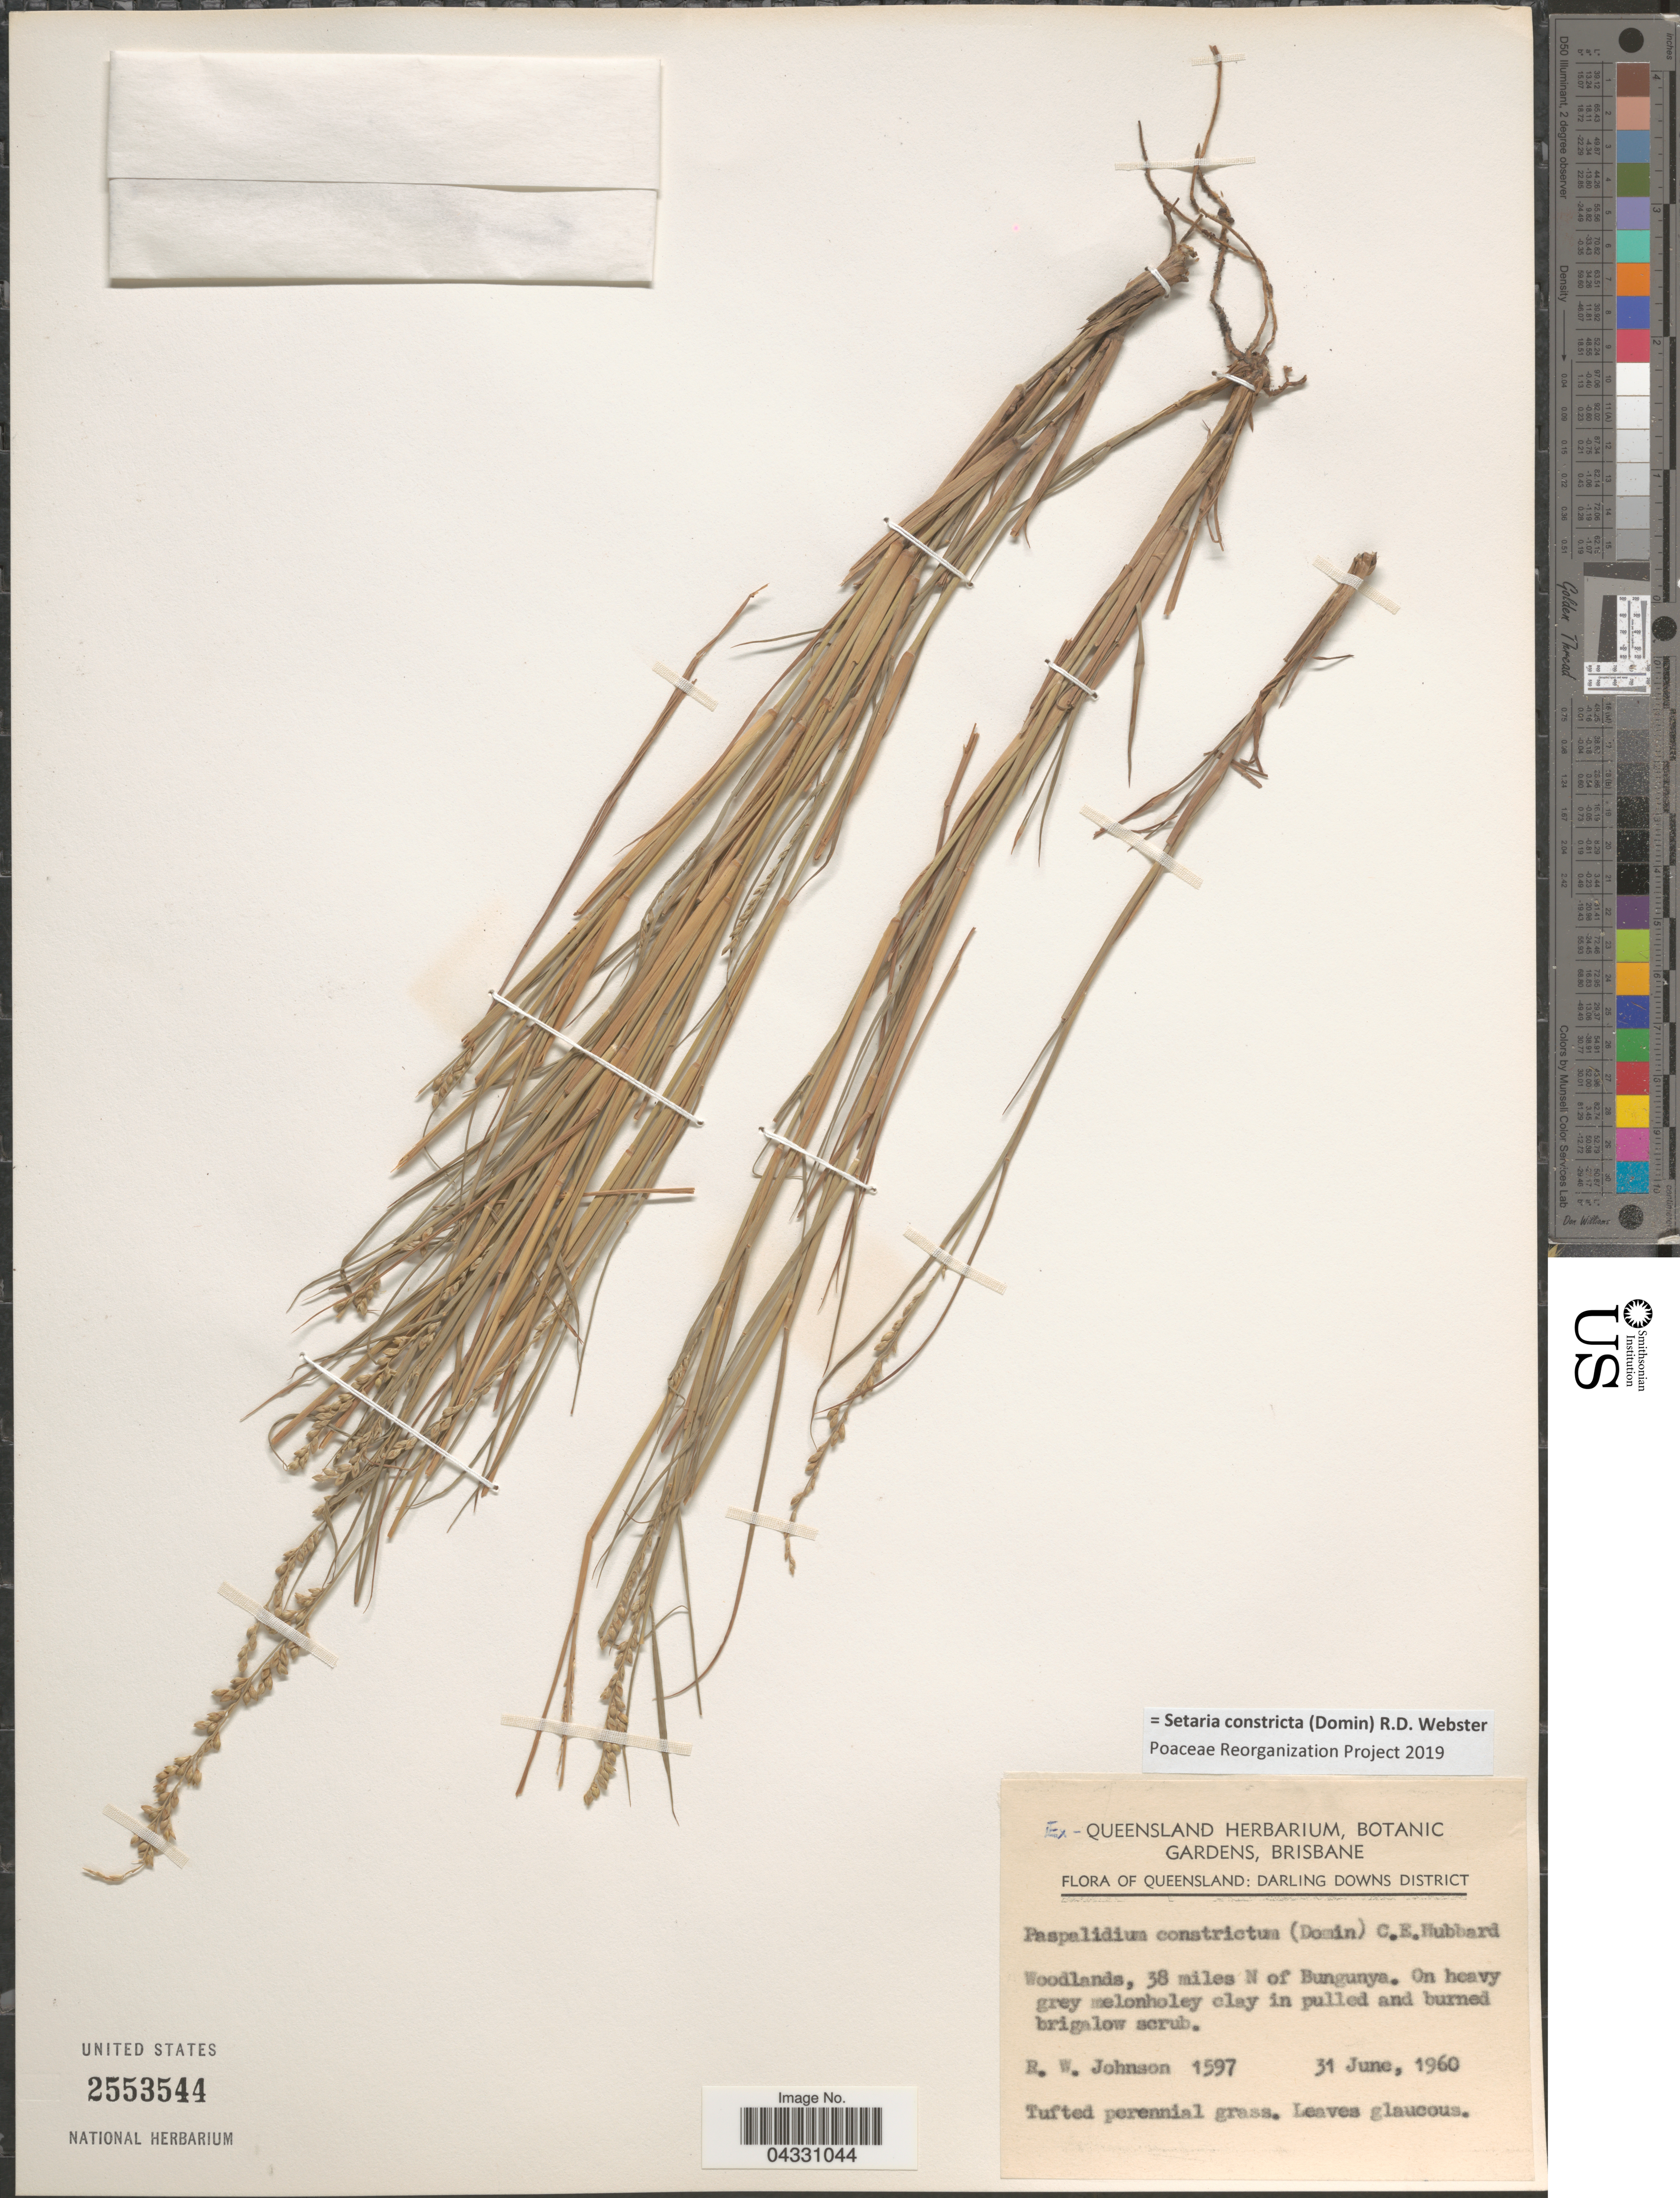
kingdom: Plantae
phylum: Tracheophyta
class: Liliopsida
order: Poales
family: Poaceae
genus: Setaria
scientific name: Setaria constricta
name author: (Domin) R.D. Webster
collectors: R. W. Johnson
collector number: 1597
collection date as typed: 31 June, 1960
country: Australia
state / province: Queensland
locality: Darling Downs District. Woodlands, 38 miles N of Bungunya.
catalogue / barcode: US 2553544